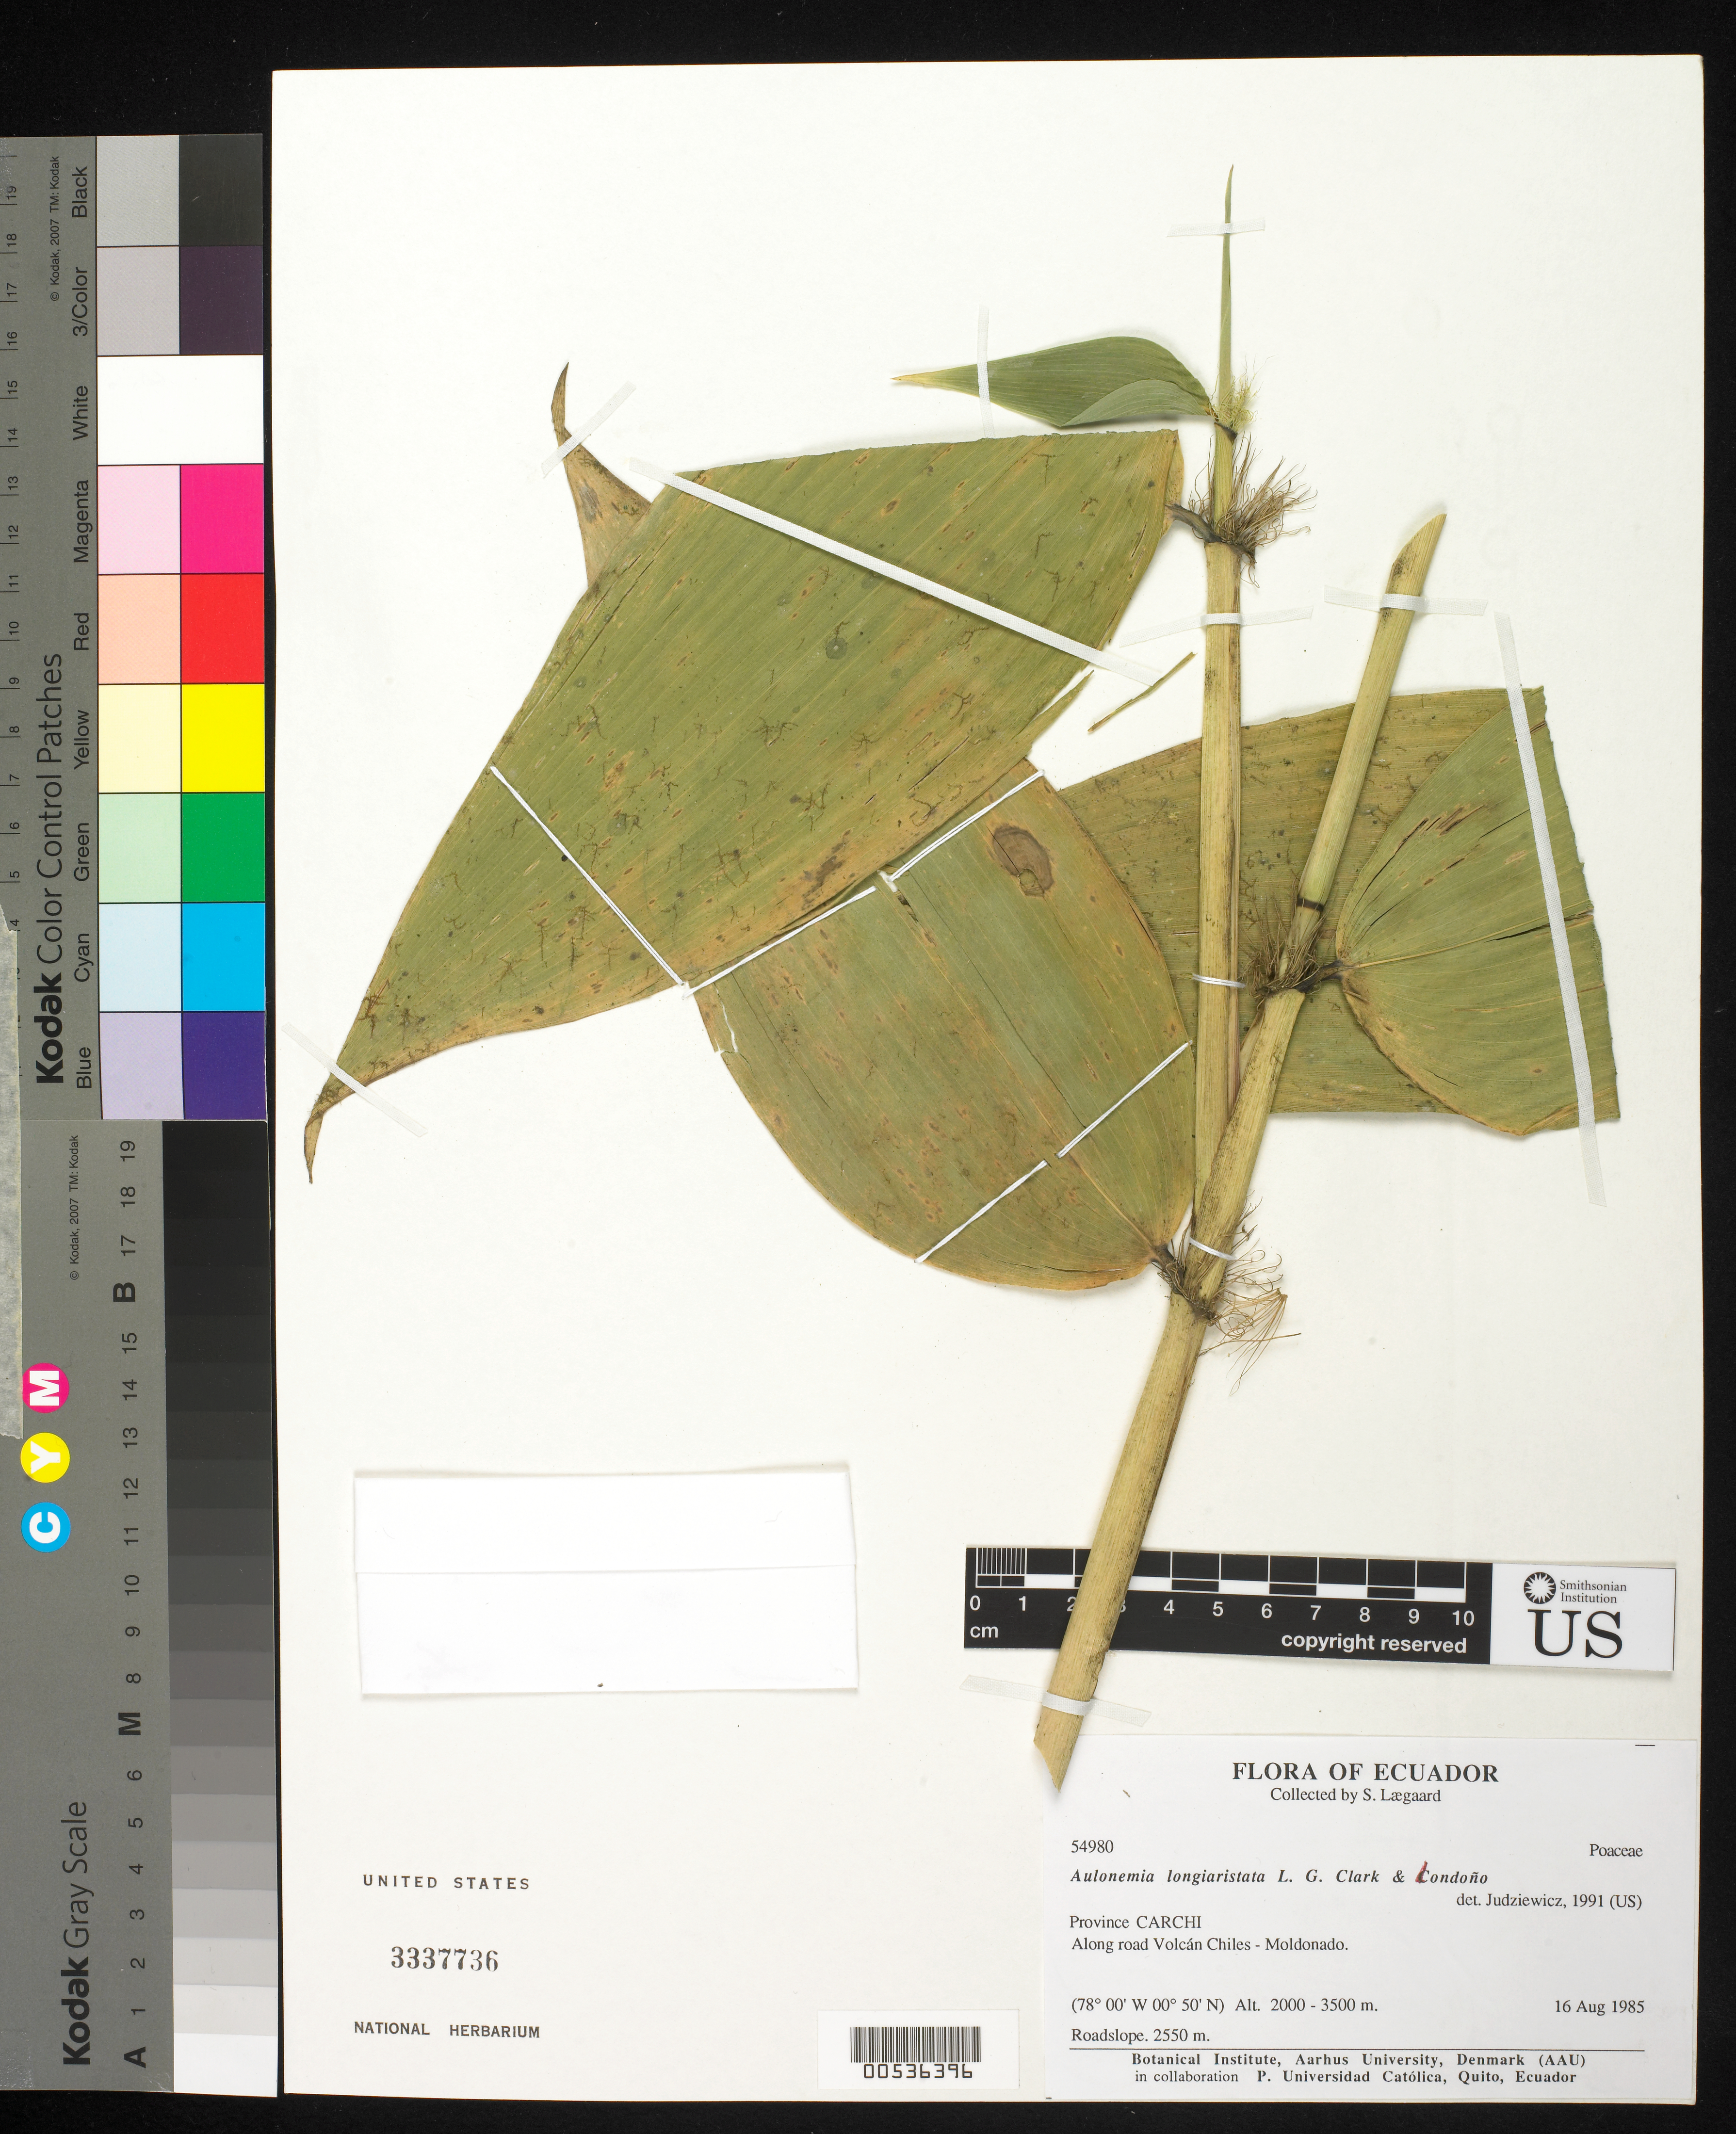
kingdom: Plantae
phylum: Tracheophyta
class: Liliopsida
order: Poales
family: Poaceae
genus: Aulonemia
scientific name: Aulonemia longiaristata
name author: L.G. Clark & Londoño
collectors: S. Lægaard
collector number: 54980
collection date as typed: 16 Aug 1985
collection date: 1985-08-16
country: Ecuador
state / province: Carchi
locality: Along road Volcan Chiles - Moldonado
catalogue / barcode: US 3337736